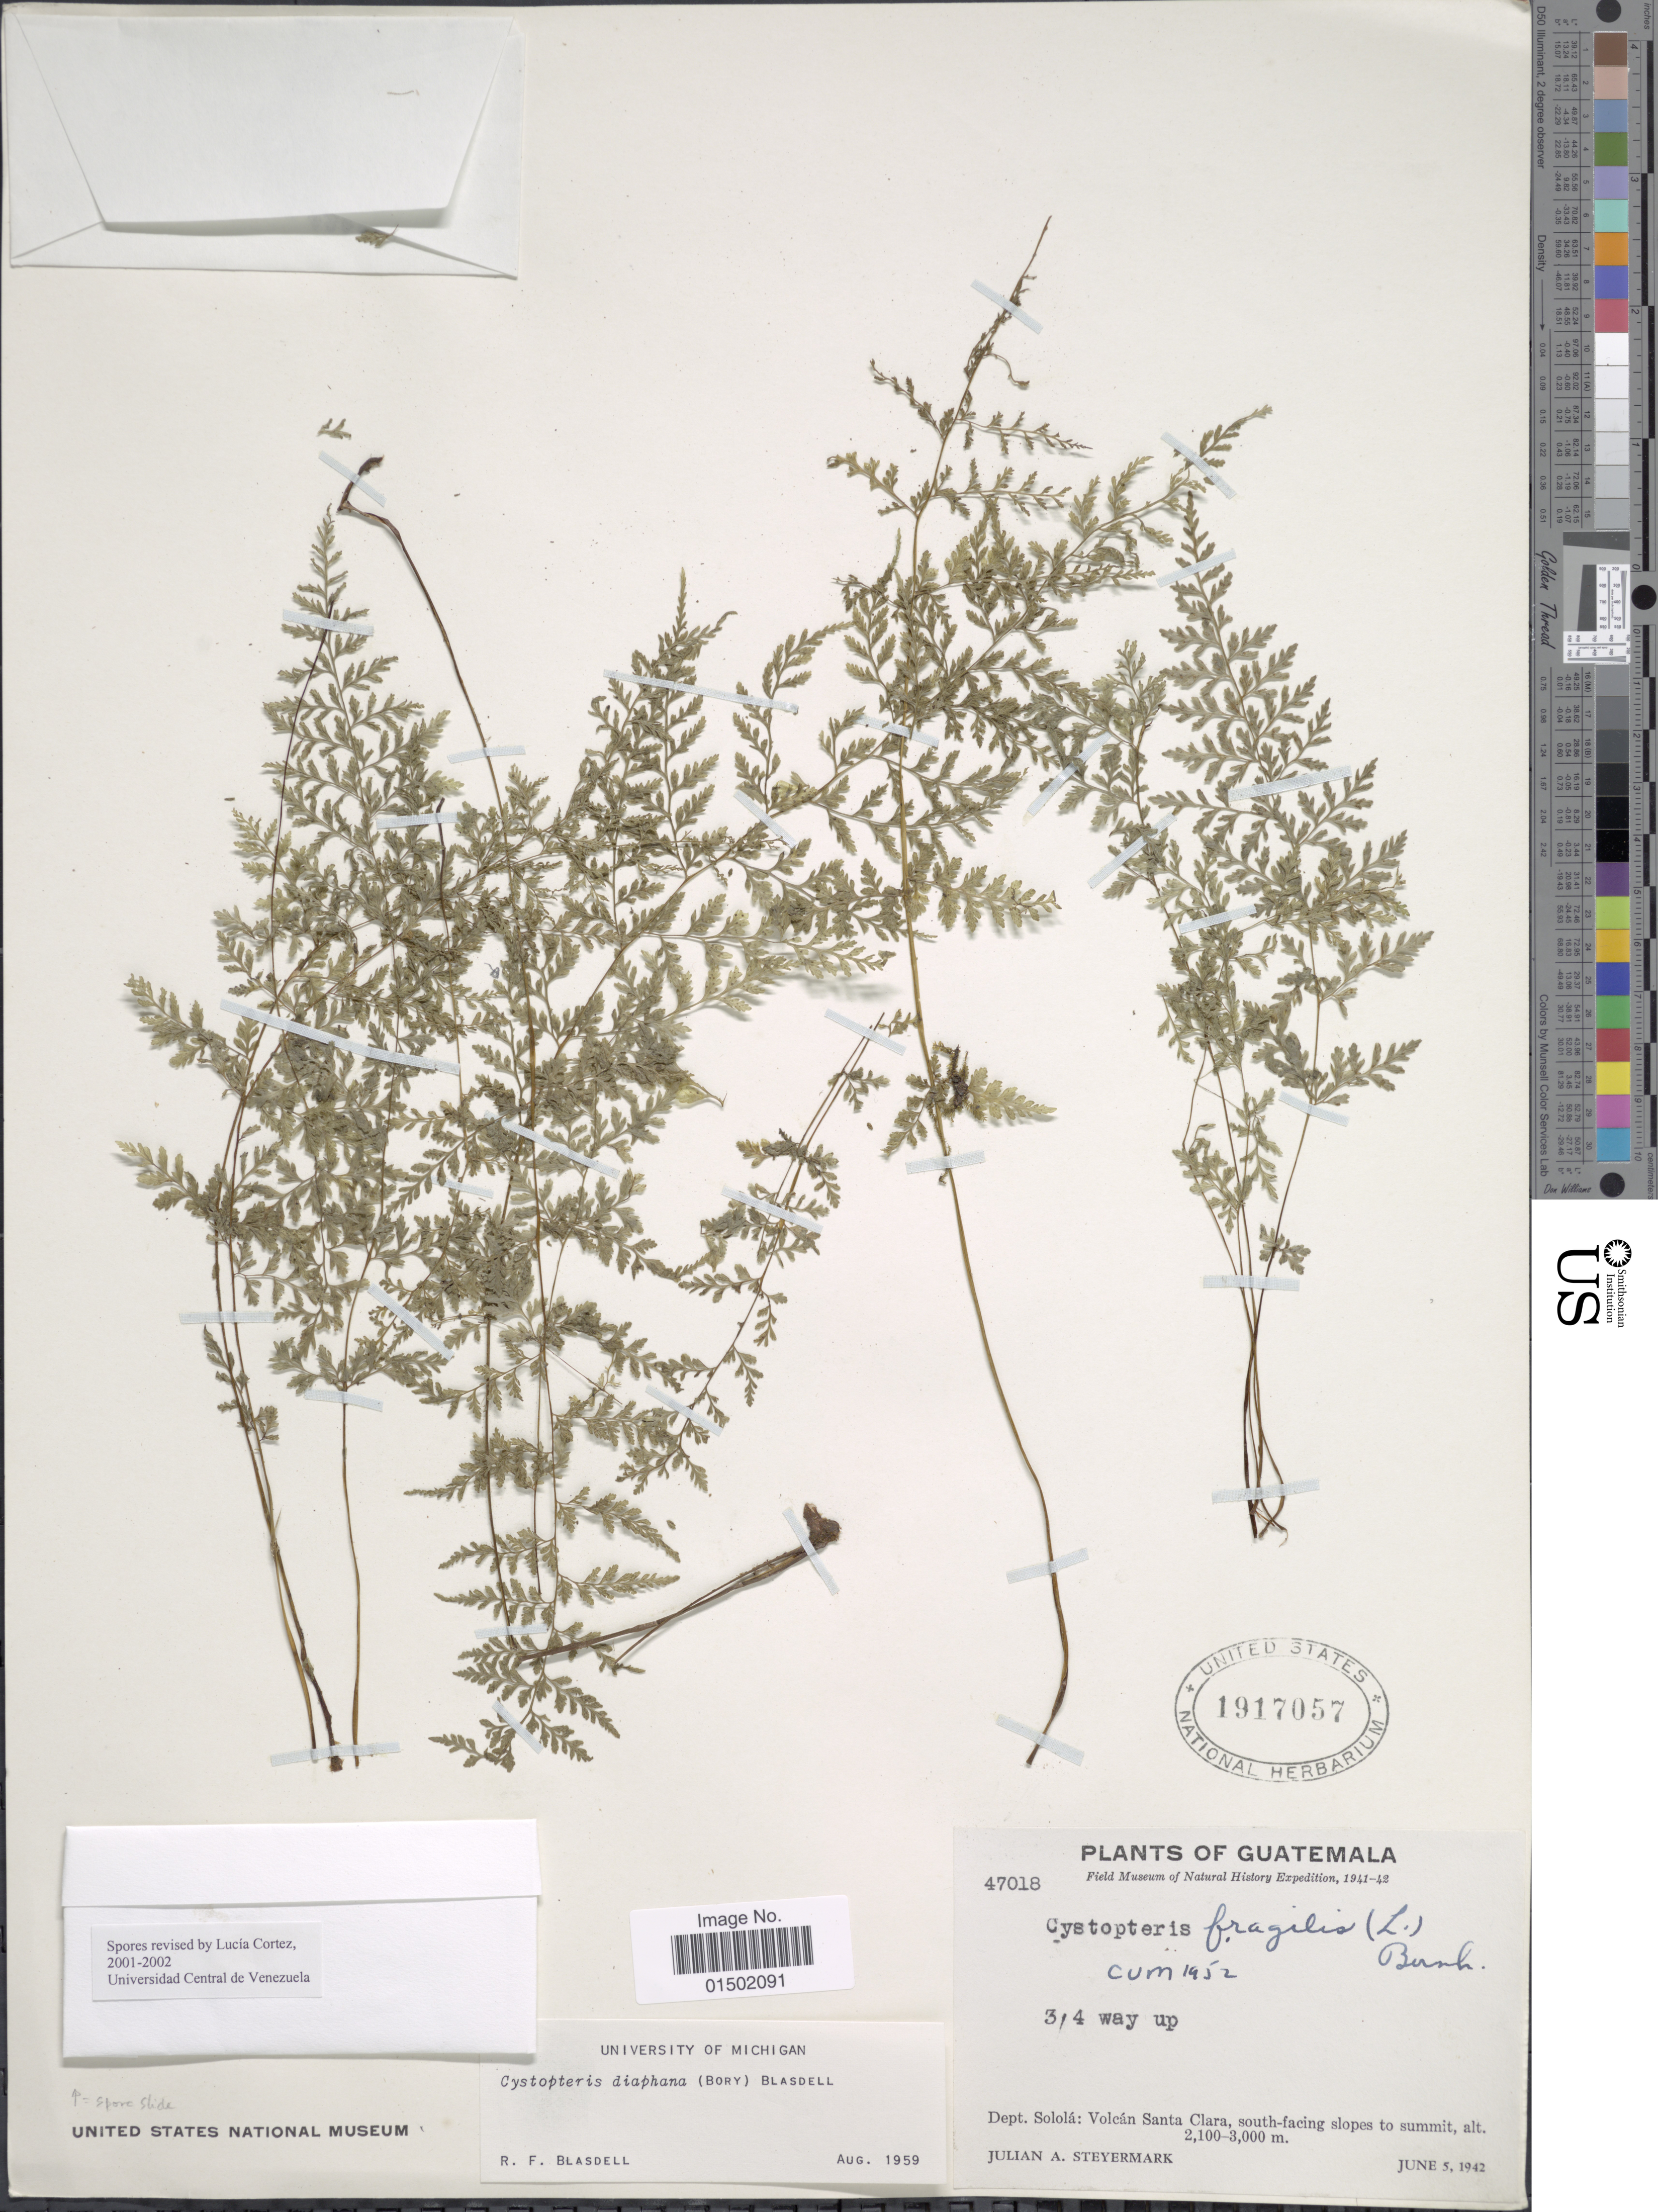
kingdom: Plantae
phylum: Tracheophyta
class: Polypodiopsida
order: Polypodiales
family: Cystopteridaceae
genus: Cystopteris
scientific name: Cystopteris diaphana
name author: (Bory) Blasdell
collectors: J. Steyermark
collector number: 47018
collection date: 1942-06-05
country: Guatemala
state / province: Sololá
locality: Volcan Santa Clara, south-facing slopes to summit.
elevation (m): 2100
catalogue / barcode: US 1917057